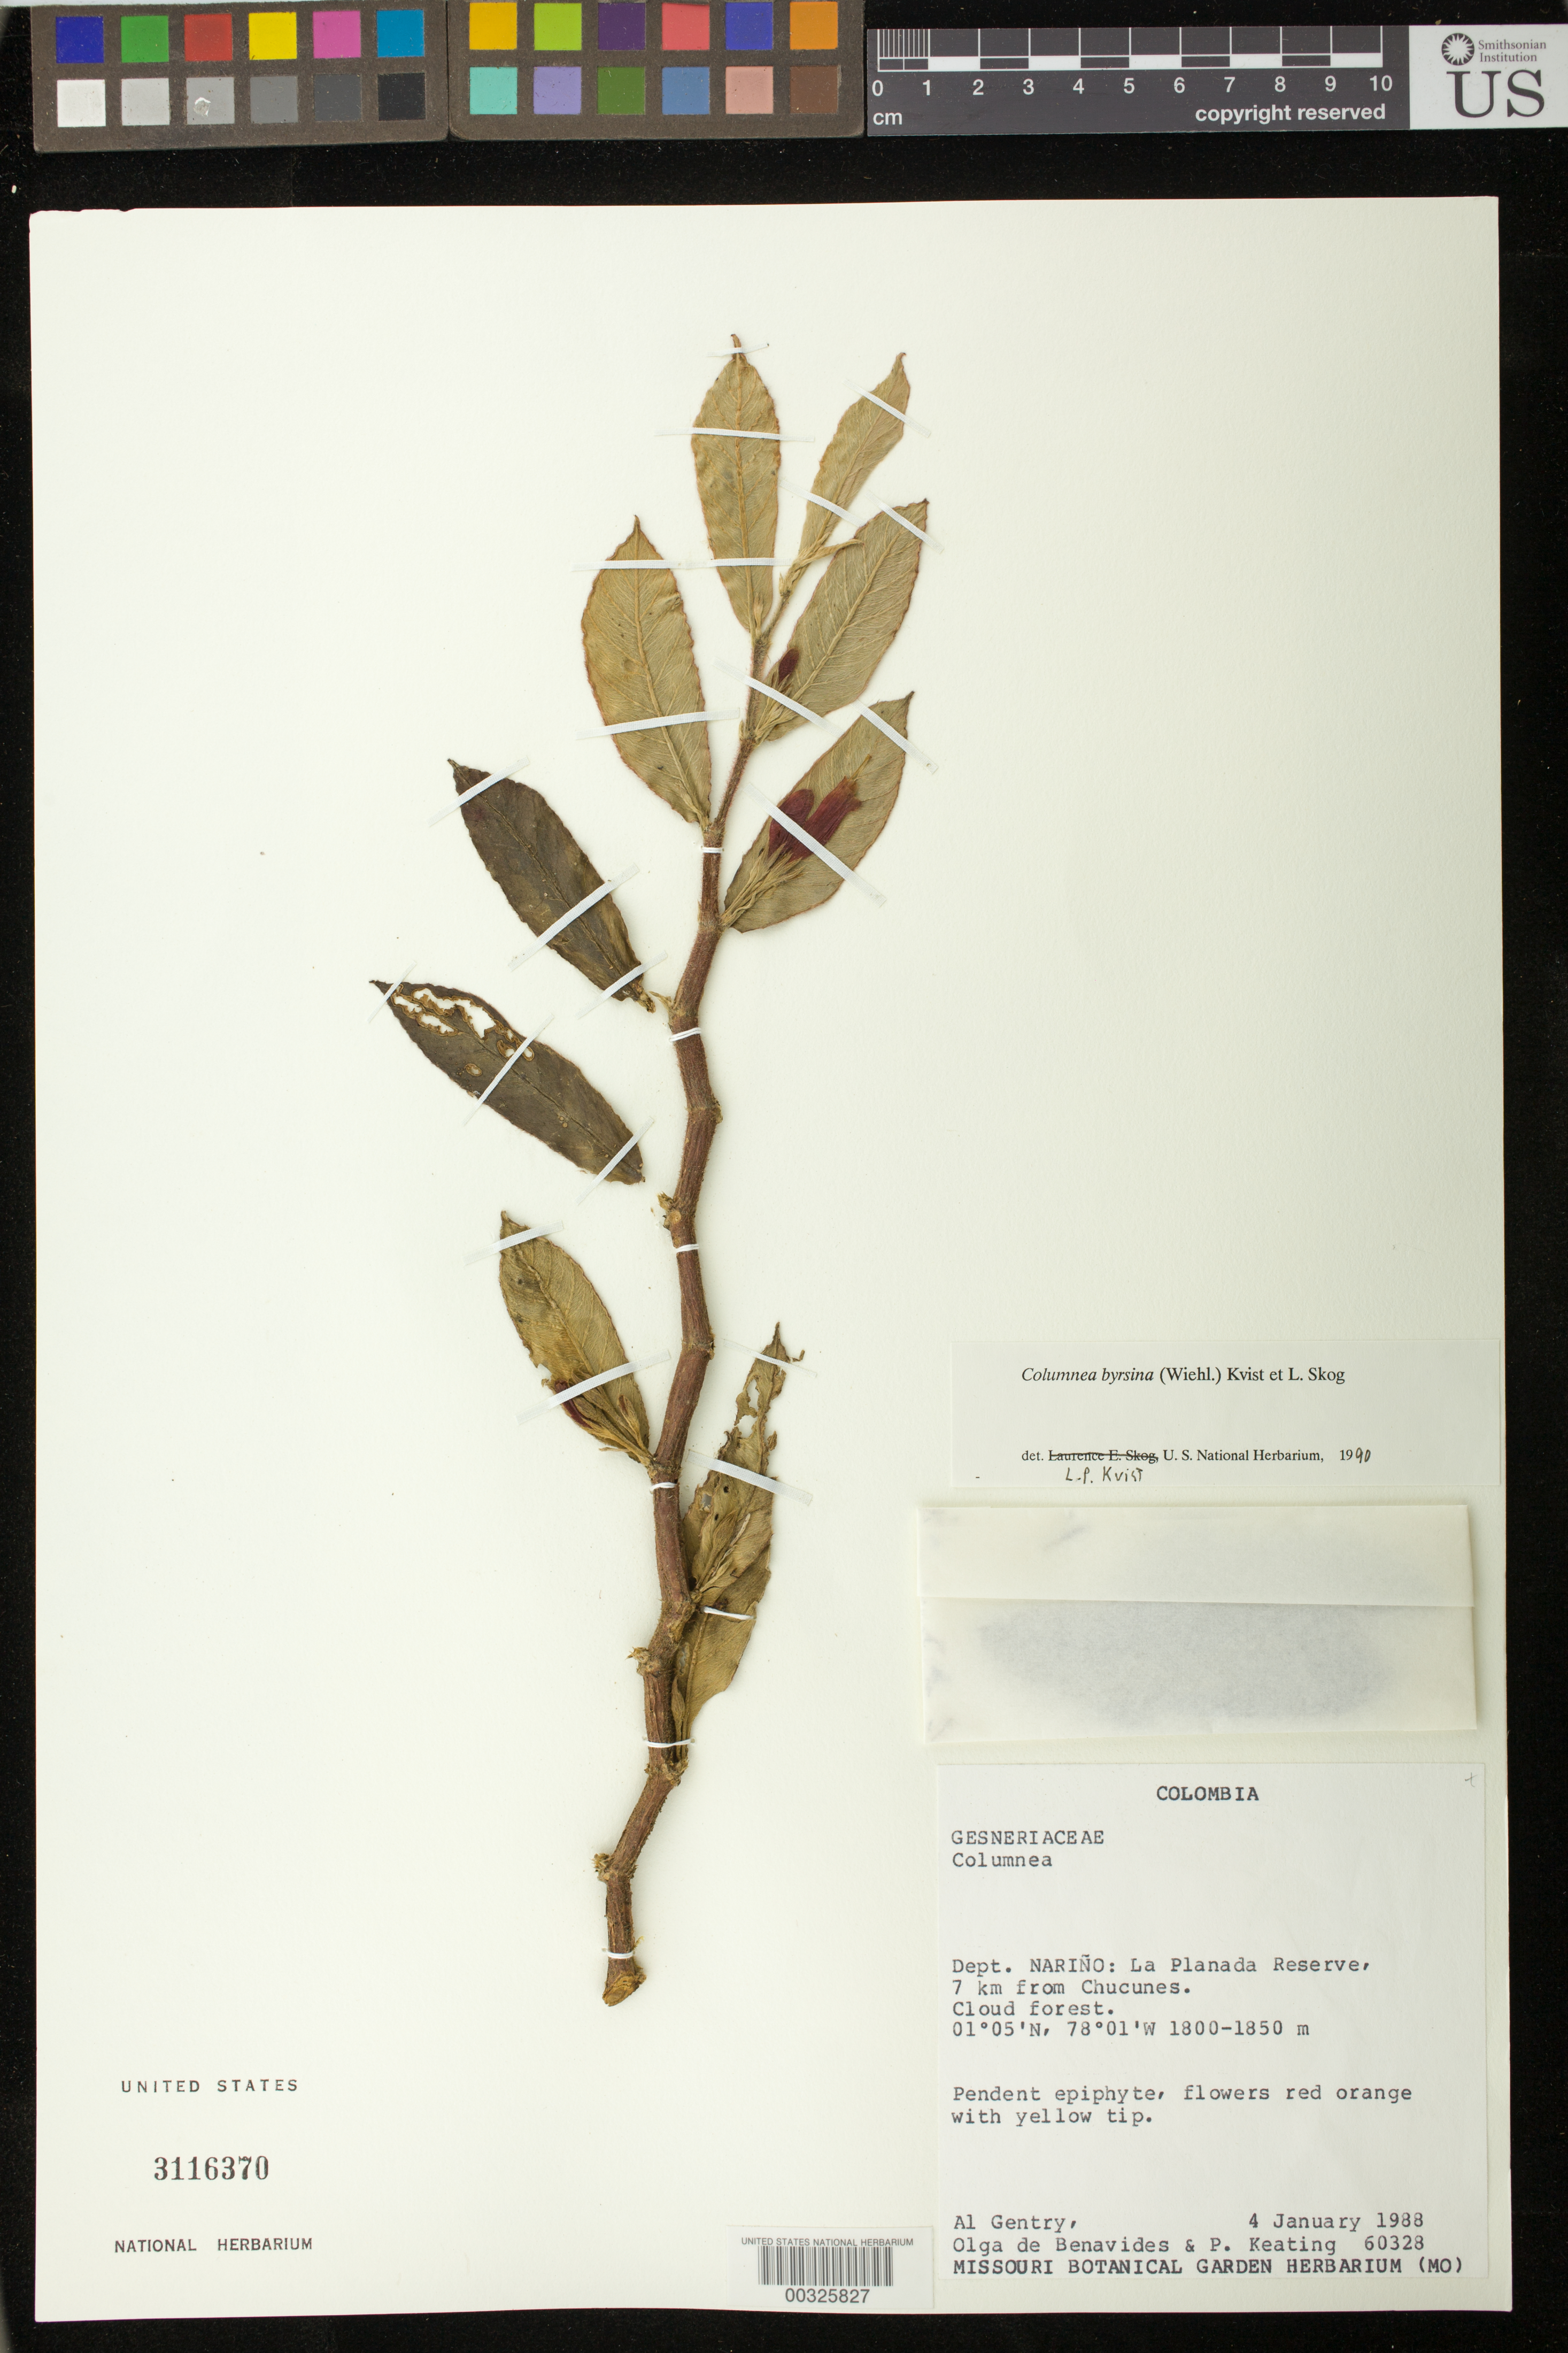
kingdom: Plantae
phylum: Tracheophyta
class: Magnoliopsida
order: Lamiales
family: Gesneriaceae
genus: Columnea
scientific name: Columnea byrsina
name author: (Wiehler) L.P. Kvist & L.E. Skog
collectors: A. H. Gentry, Olga S. de Benavides & -- Keating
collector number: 60328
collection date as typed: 04 Jan 1988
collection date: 1988-01-04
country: Colombia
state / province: Nariño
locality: La Planada Reserve, 7 km from Chucunes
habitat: Cloud forest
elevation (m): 1800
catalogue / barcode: US 3116370